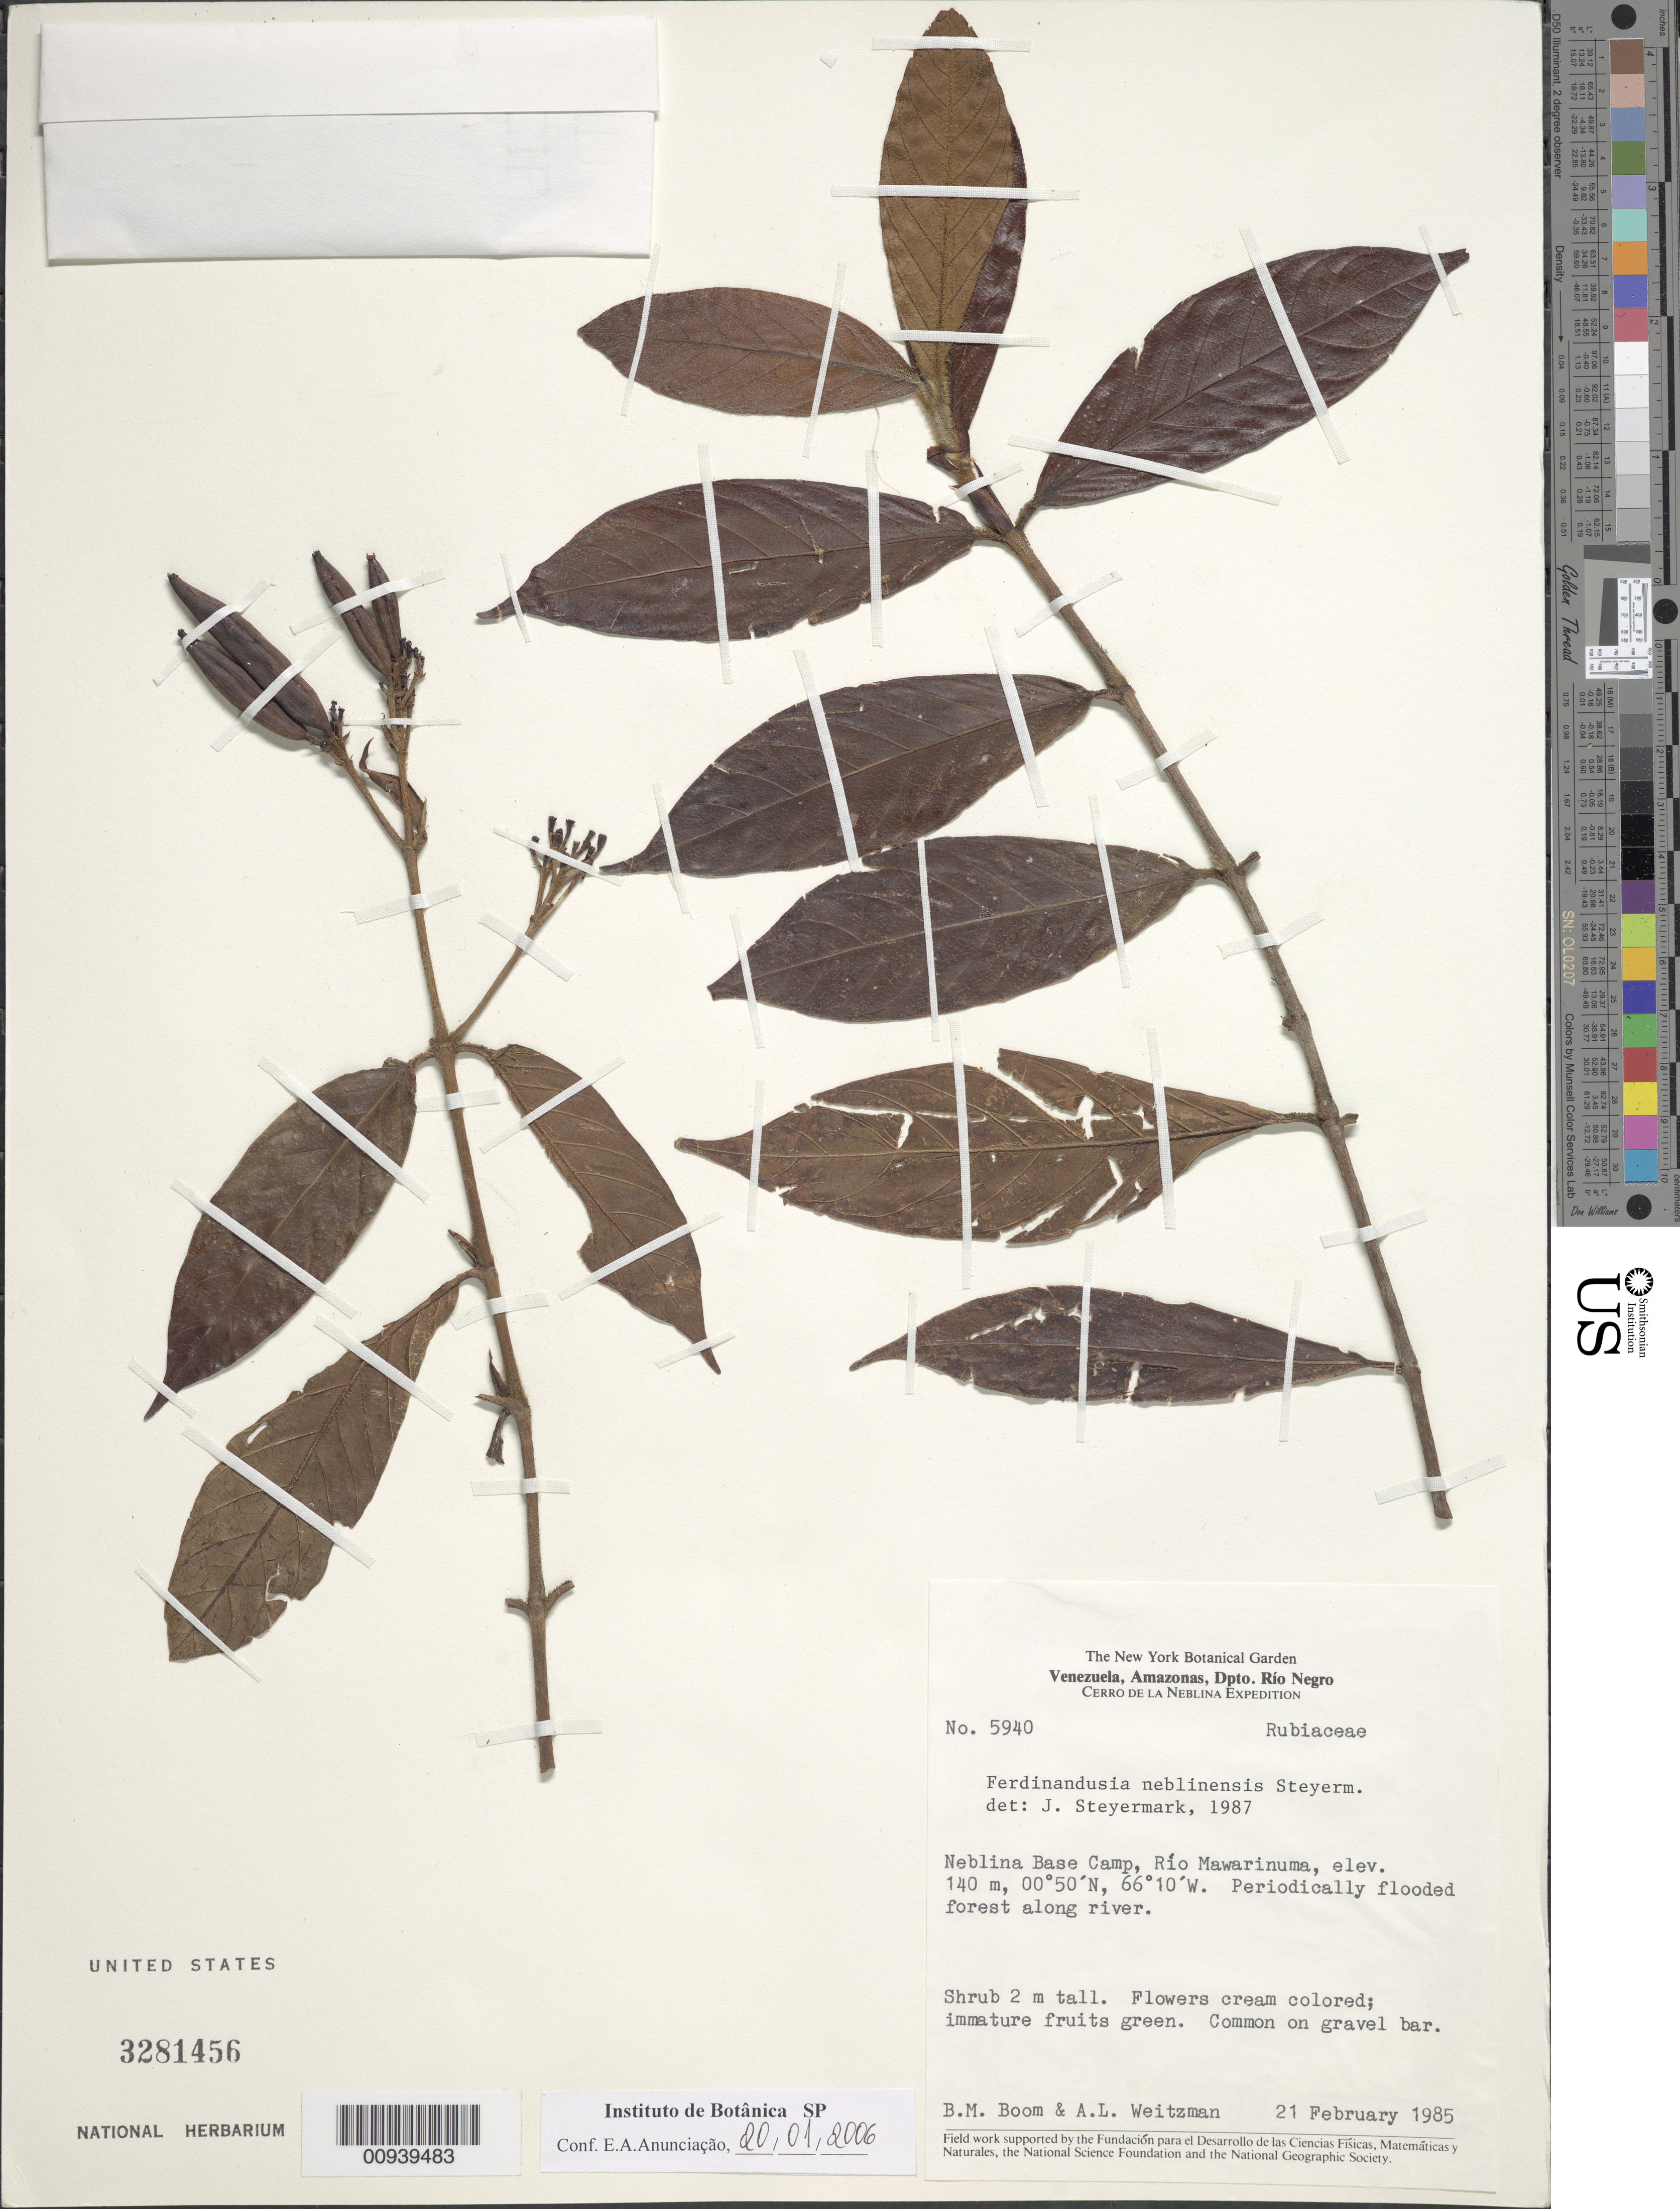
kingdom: Plantae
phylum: Tracheophyta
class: Magnoliopsida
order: Gentianales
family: Rubiaceae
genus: Ferdinandusa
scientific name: Ferdinandusa neblinensis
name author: Steyerm.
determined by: Anunciação, E. A. d.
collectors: B. M. Boom & A. L. Weitzman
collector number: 5940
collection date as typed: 21-Feb-85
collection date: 1985-02-21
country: Venezuela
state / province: Amazonas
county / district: Río Negro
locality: Cerro de la Neblina Base Camp, Río Mawarinuma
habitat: Periodically flooded forest along river; on gravel bar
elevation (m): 140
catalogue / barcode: US 3281456